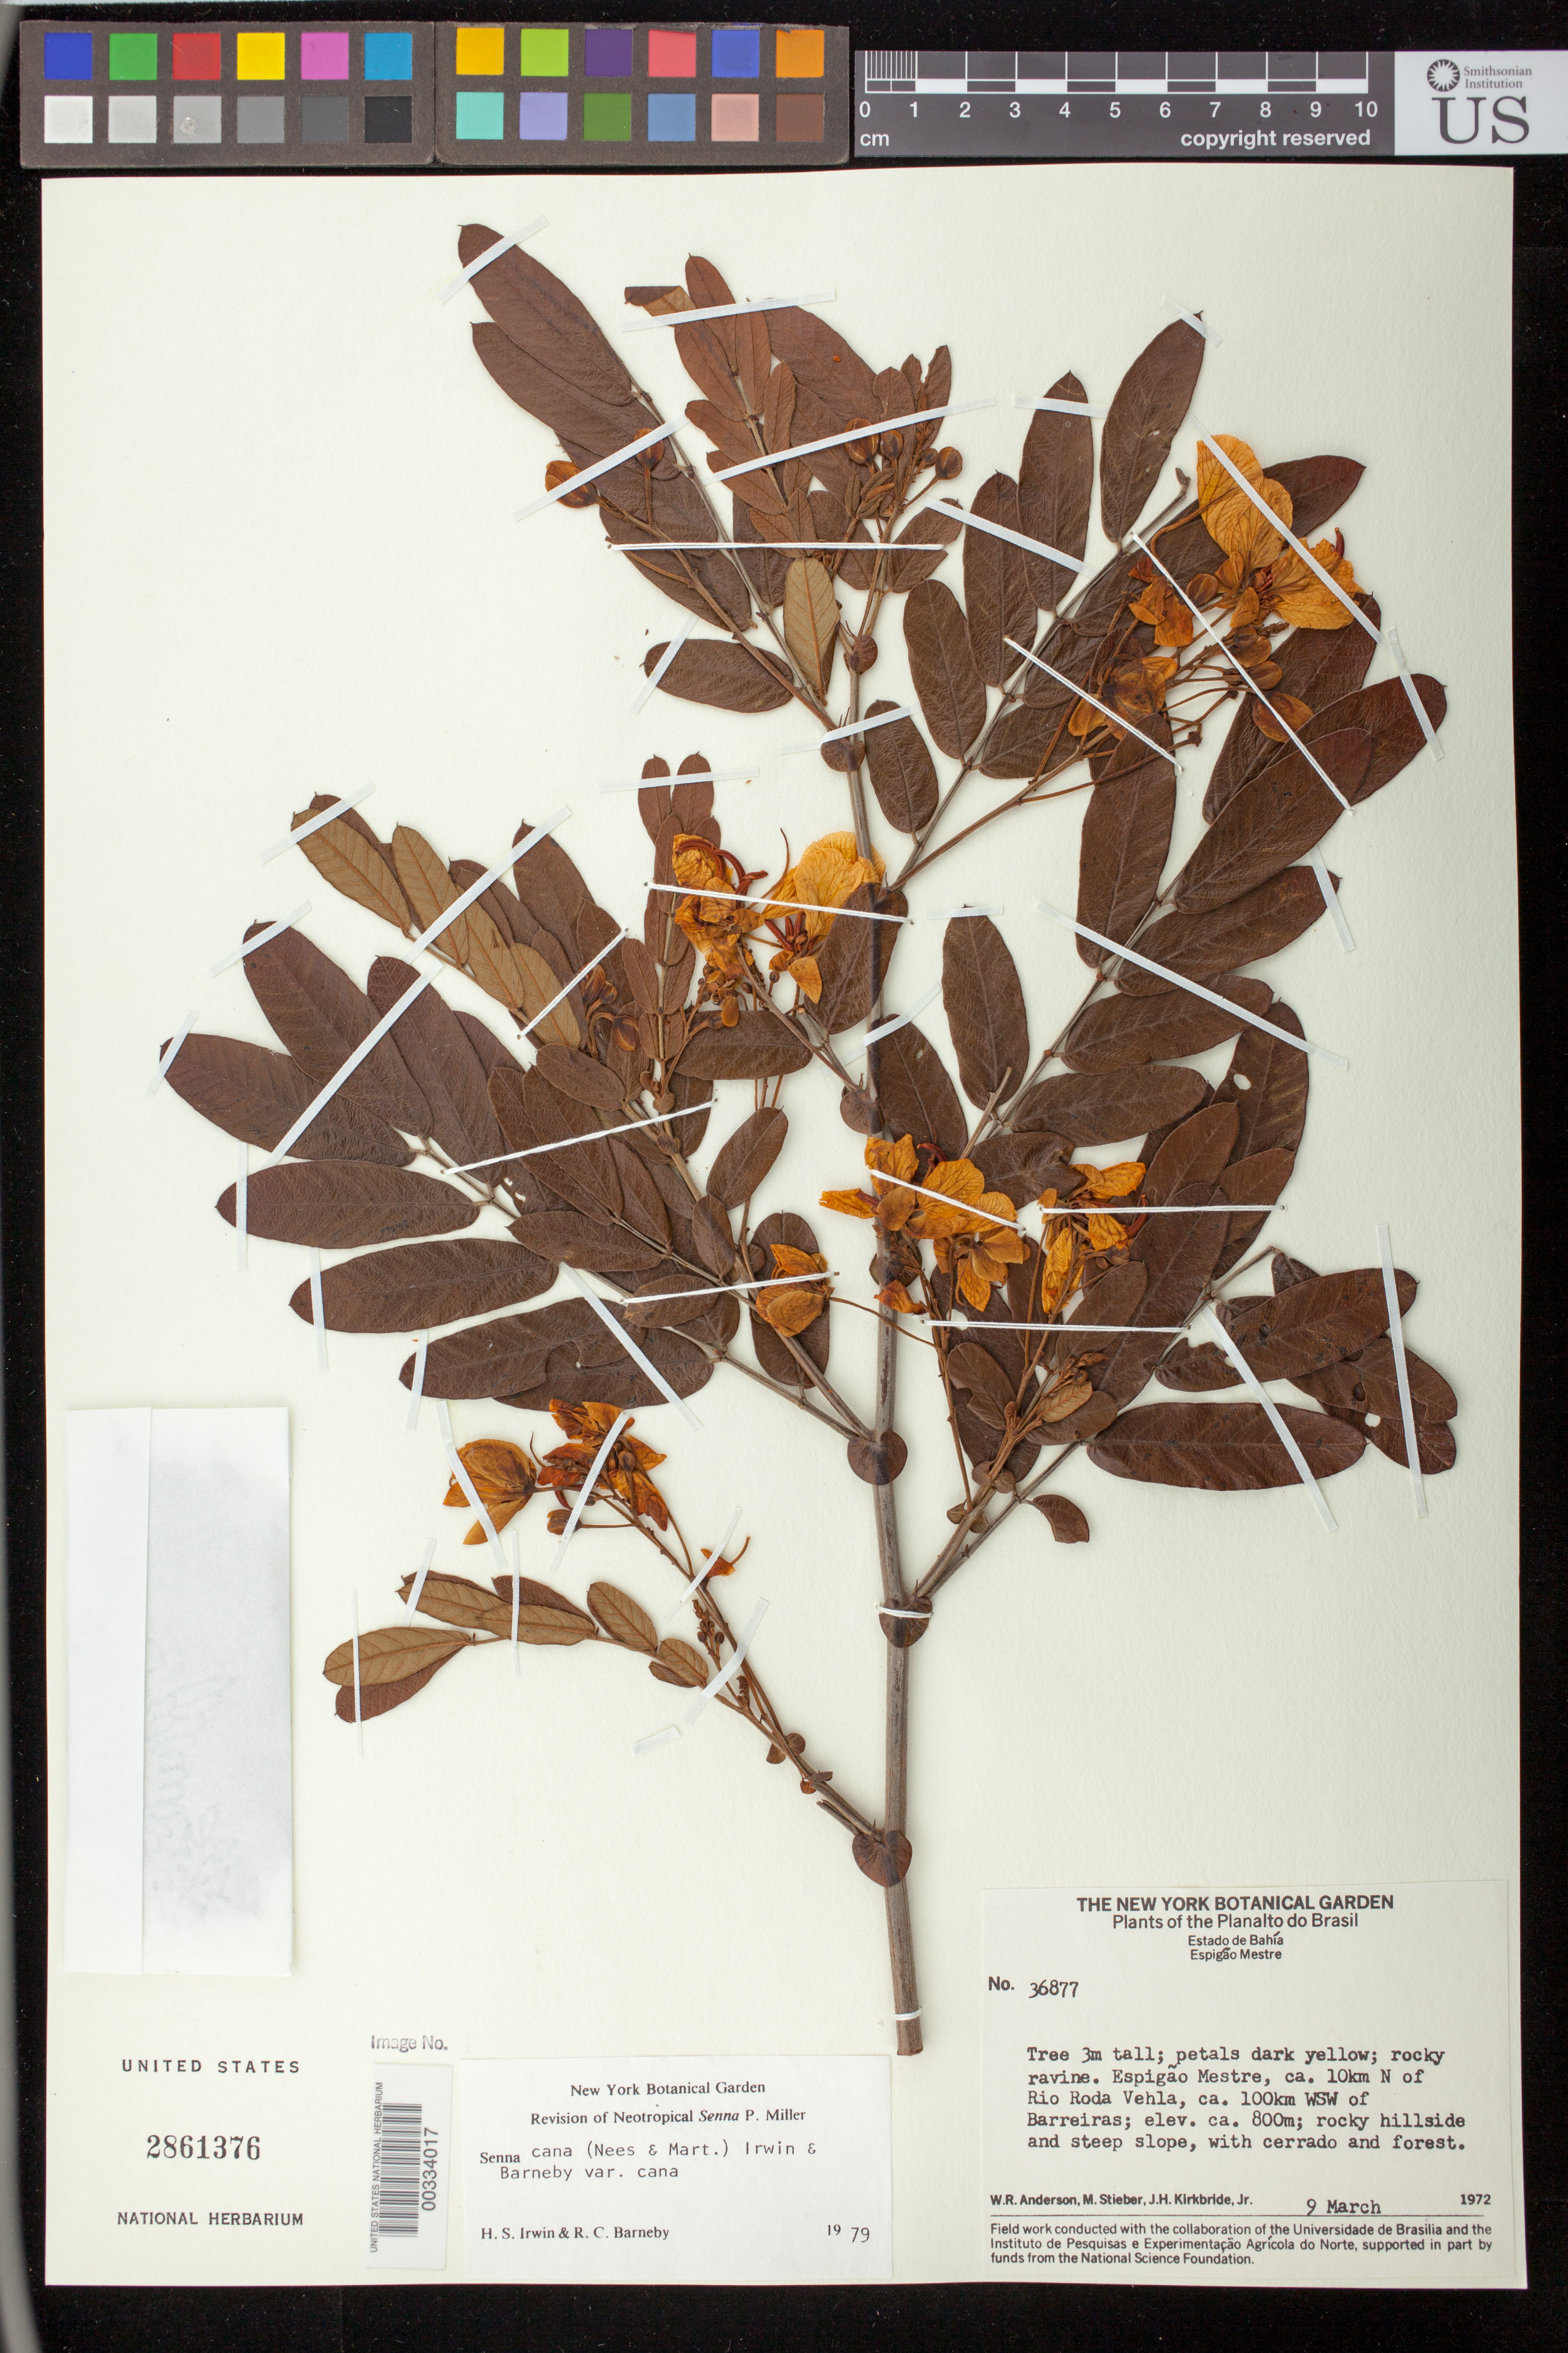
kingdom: Plantae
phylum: Tracheophyta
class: Magnoliopsida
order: Fabales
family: Fabaceae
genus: Senna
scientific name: Senna cana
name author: (Nees & Mart.) H.S. Irwin & Barneby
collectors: W. R. Anderson, M. T. Stieber & J. H. Kirkbride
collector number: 36877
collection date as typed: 09 Mar 1972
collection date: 1972-03-09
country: Brazil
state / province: Bahia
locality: Ca 10 km n of rio roda vehla, ca 100 km wsw of barreirars; espigao mestre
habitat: Rocky hillside and steep slope, with cerrado and forest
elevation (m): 800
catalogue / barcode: US 2861376